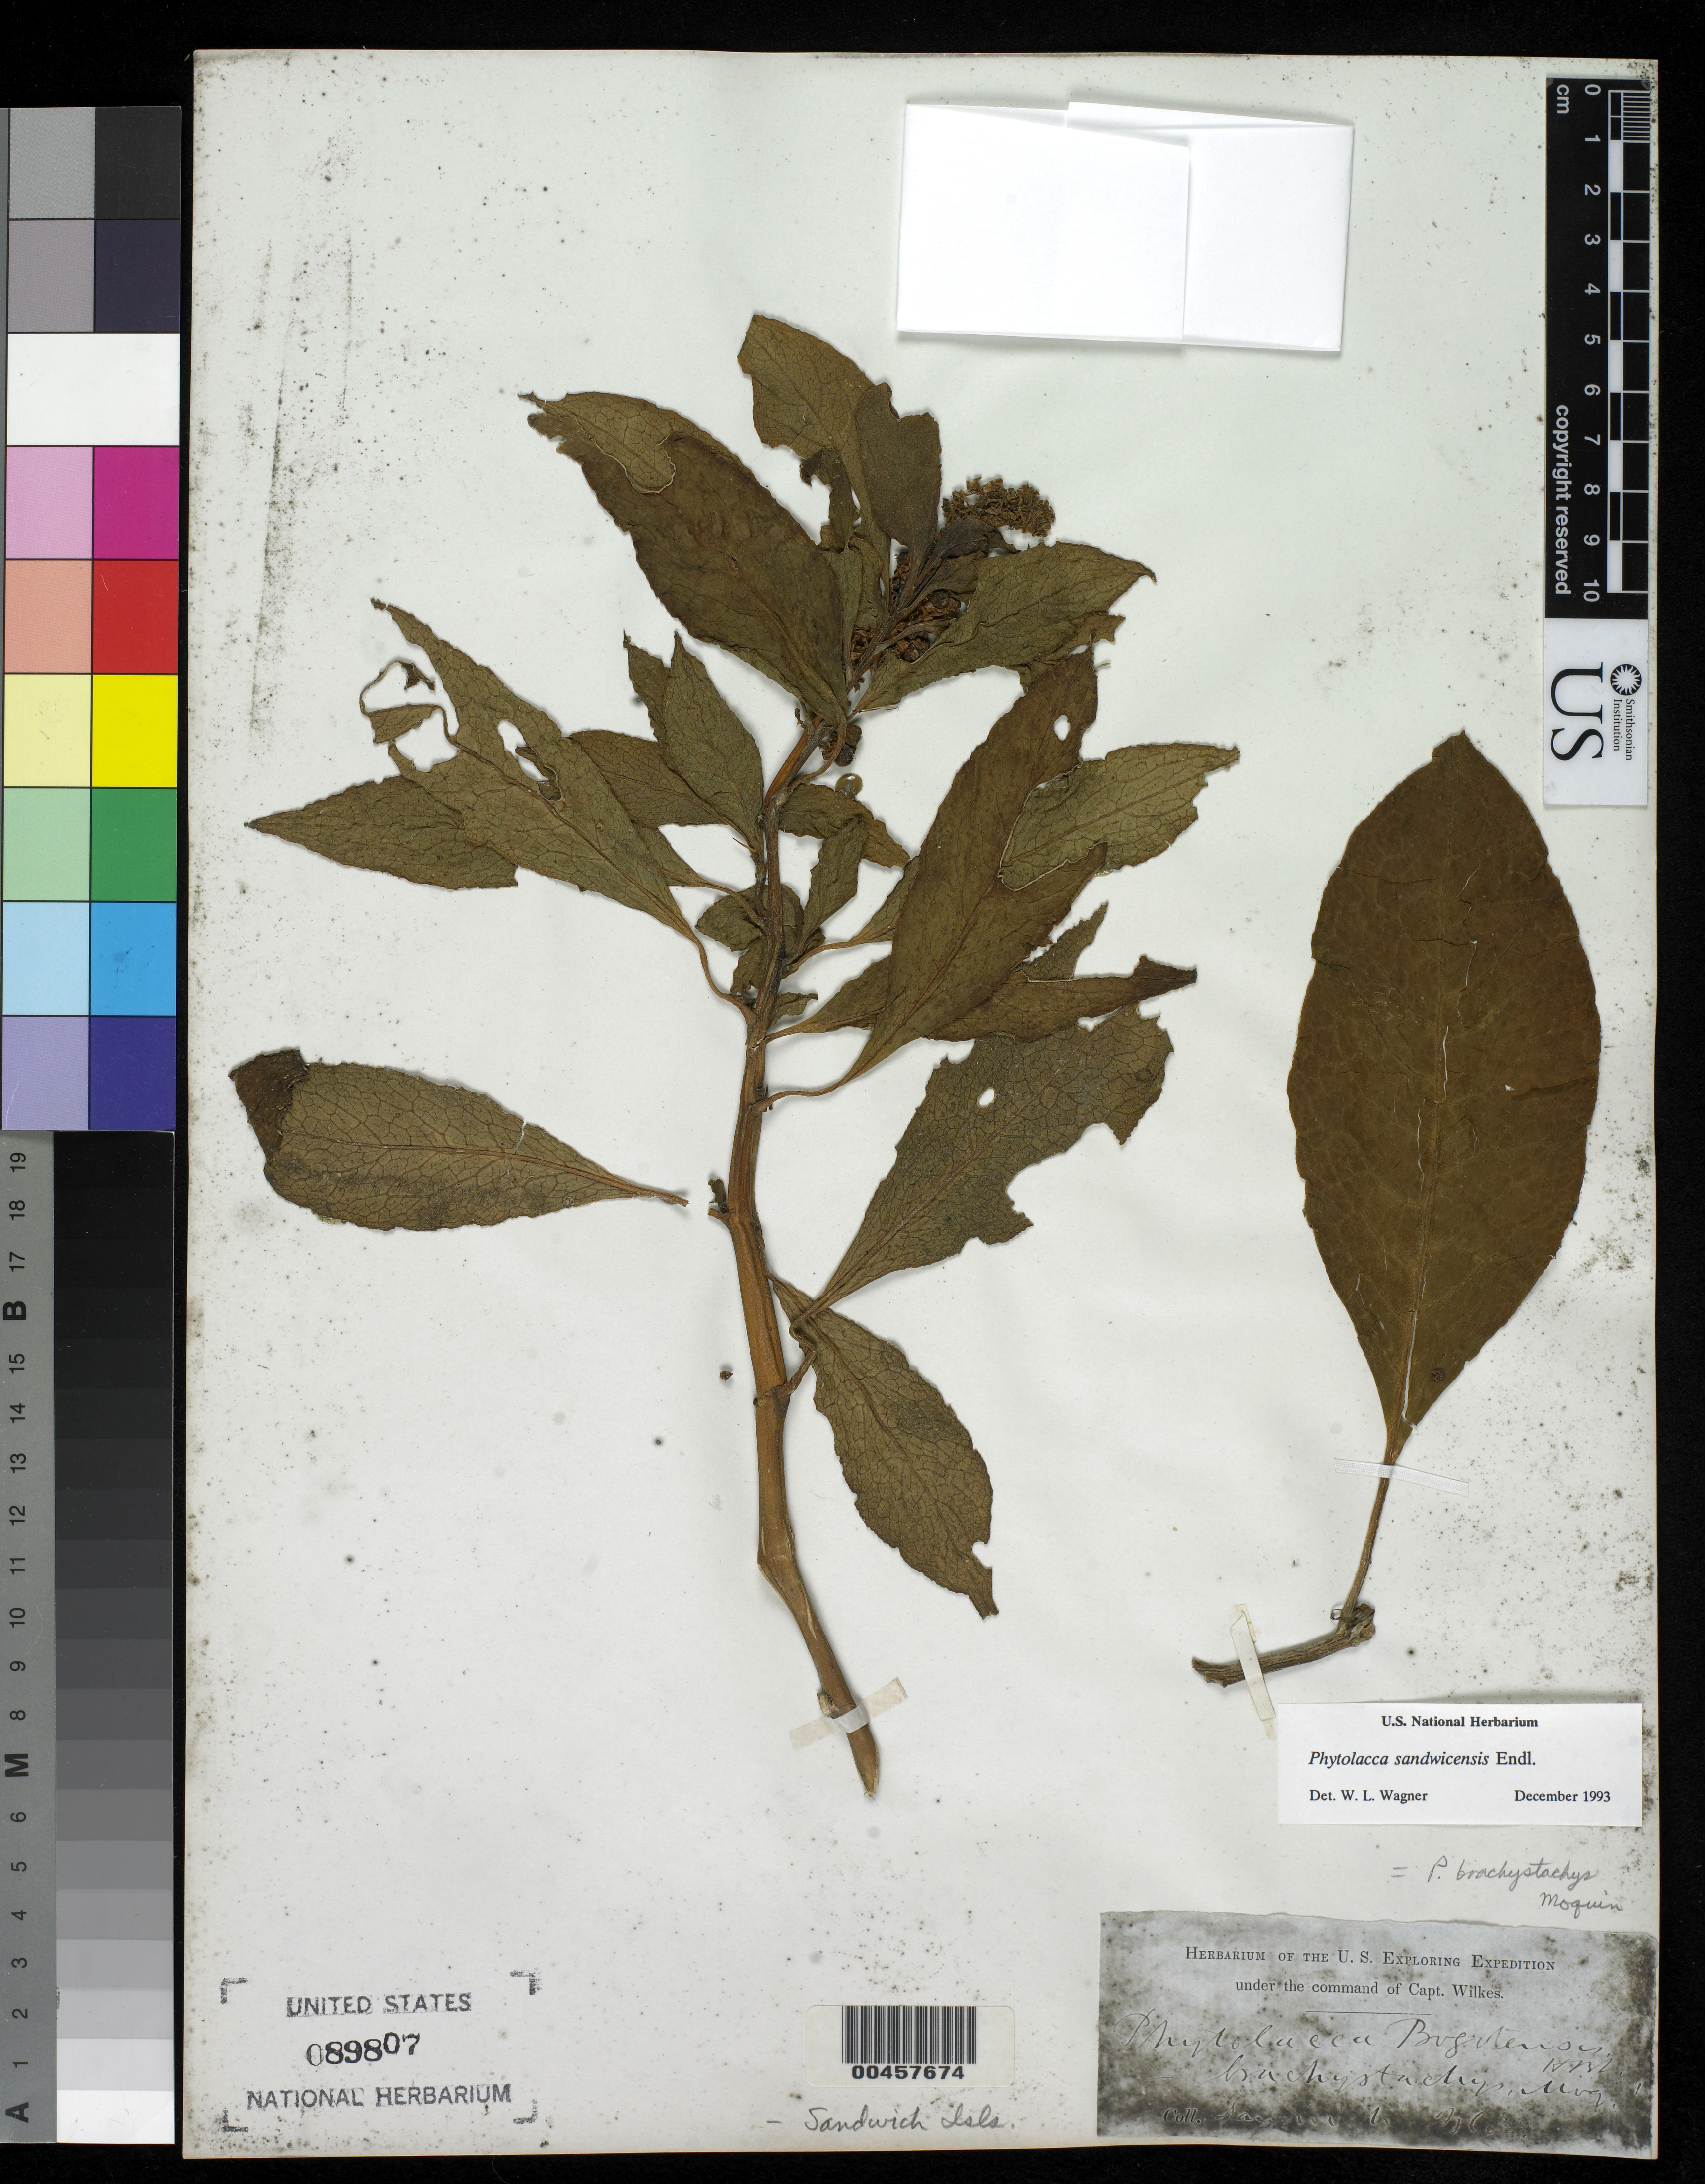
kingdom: Plantae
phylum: Tracheophyta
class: Magnoliopsida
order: Caryophyllales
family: Phytolaccaceae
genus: Phytolacca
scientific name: Phytolacca sandwicensis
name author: Endl.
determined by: Wagner, W. L., (BOT), Smithsonian Institution - National Museum of Natural History (UNITED STATES)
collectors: Wilkes Explor. Exped.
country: United States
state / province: Hawaii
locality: Sandwich Islands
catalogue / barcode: US 89807